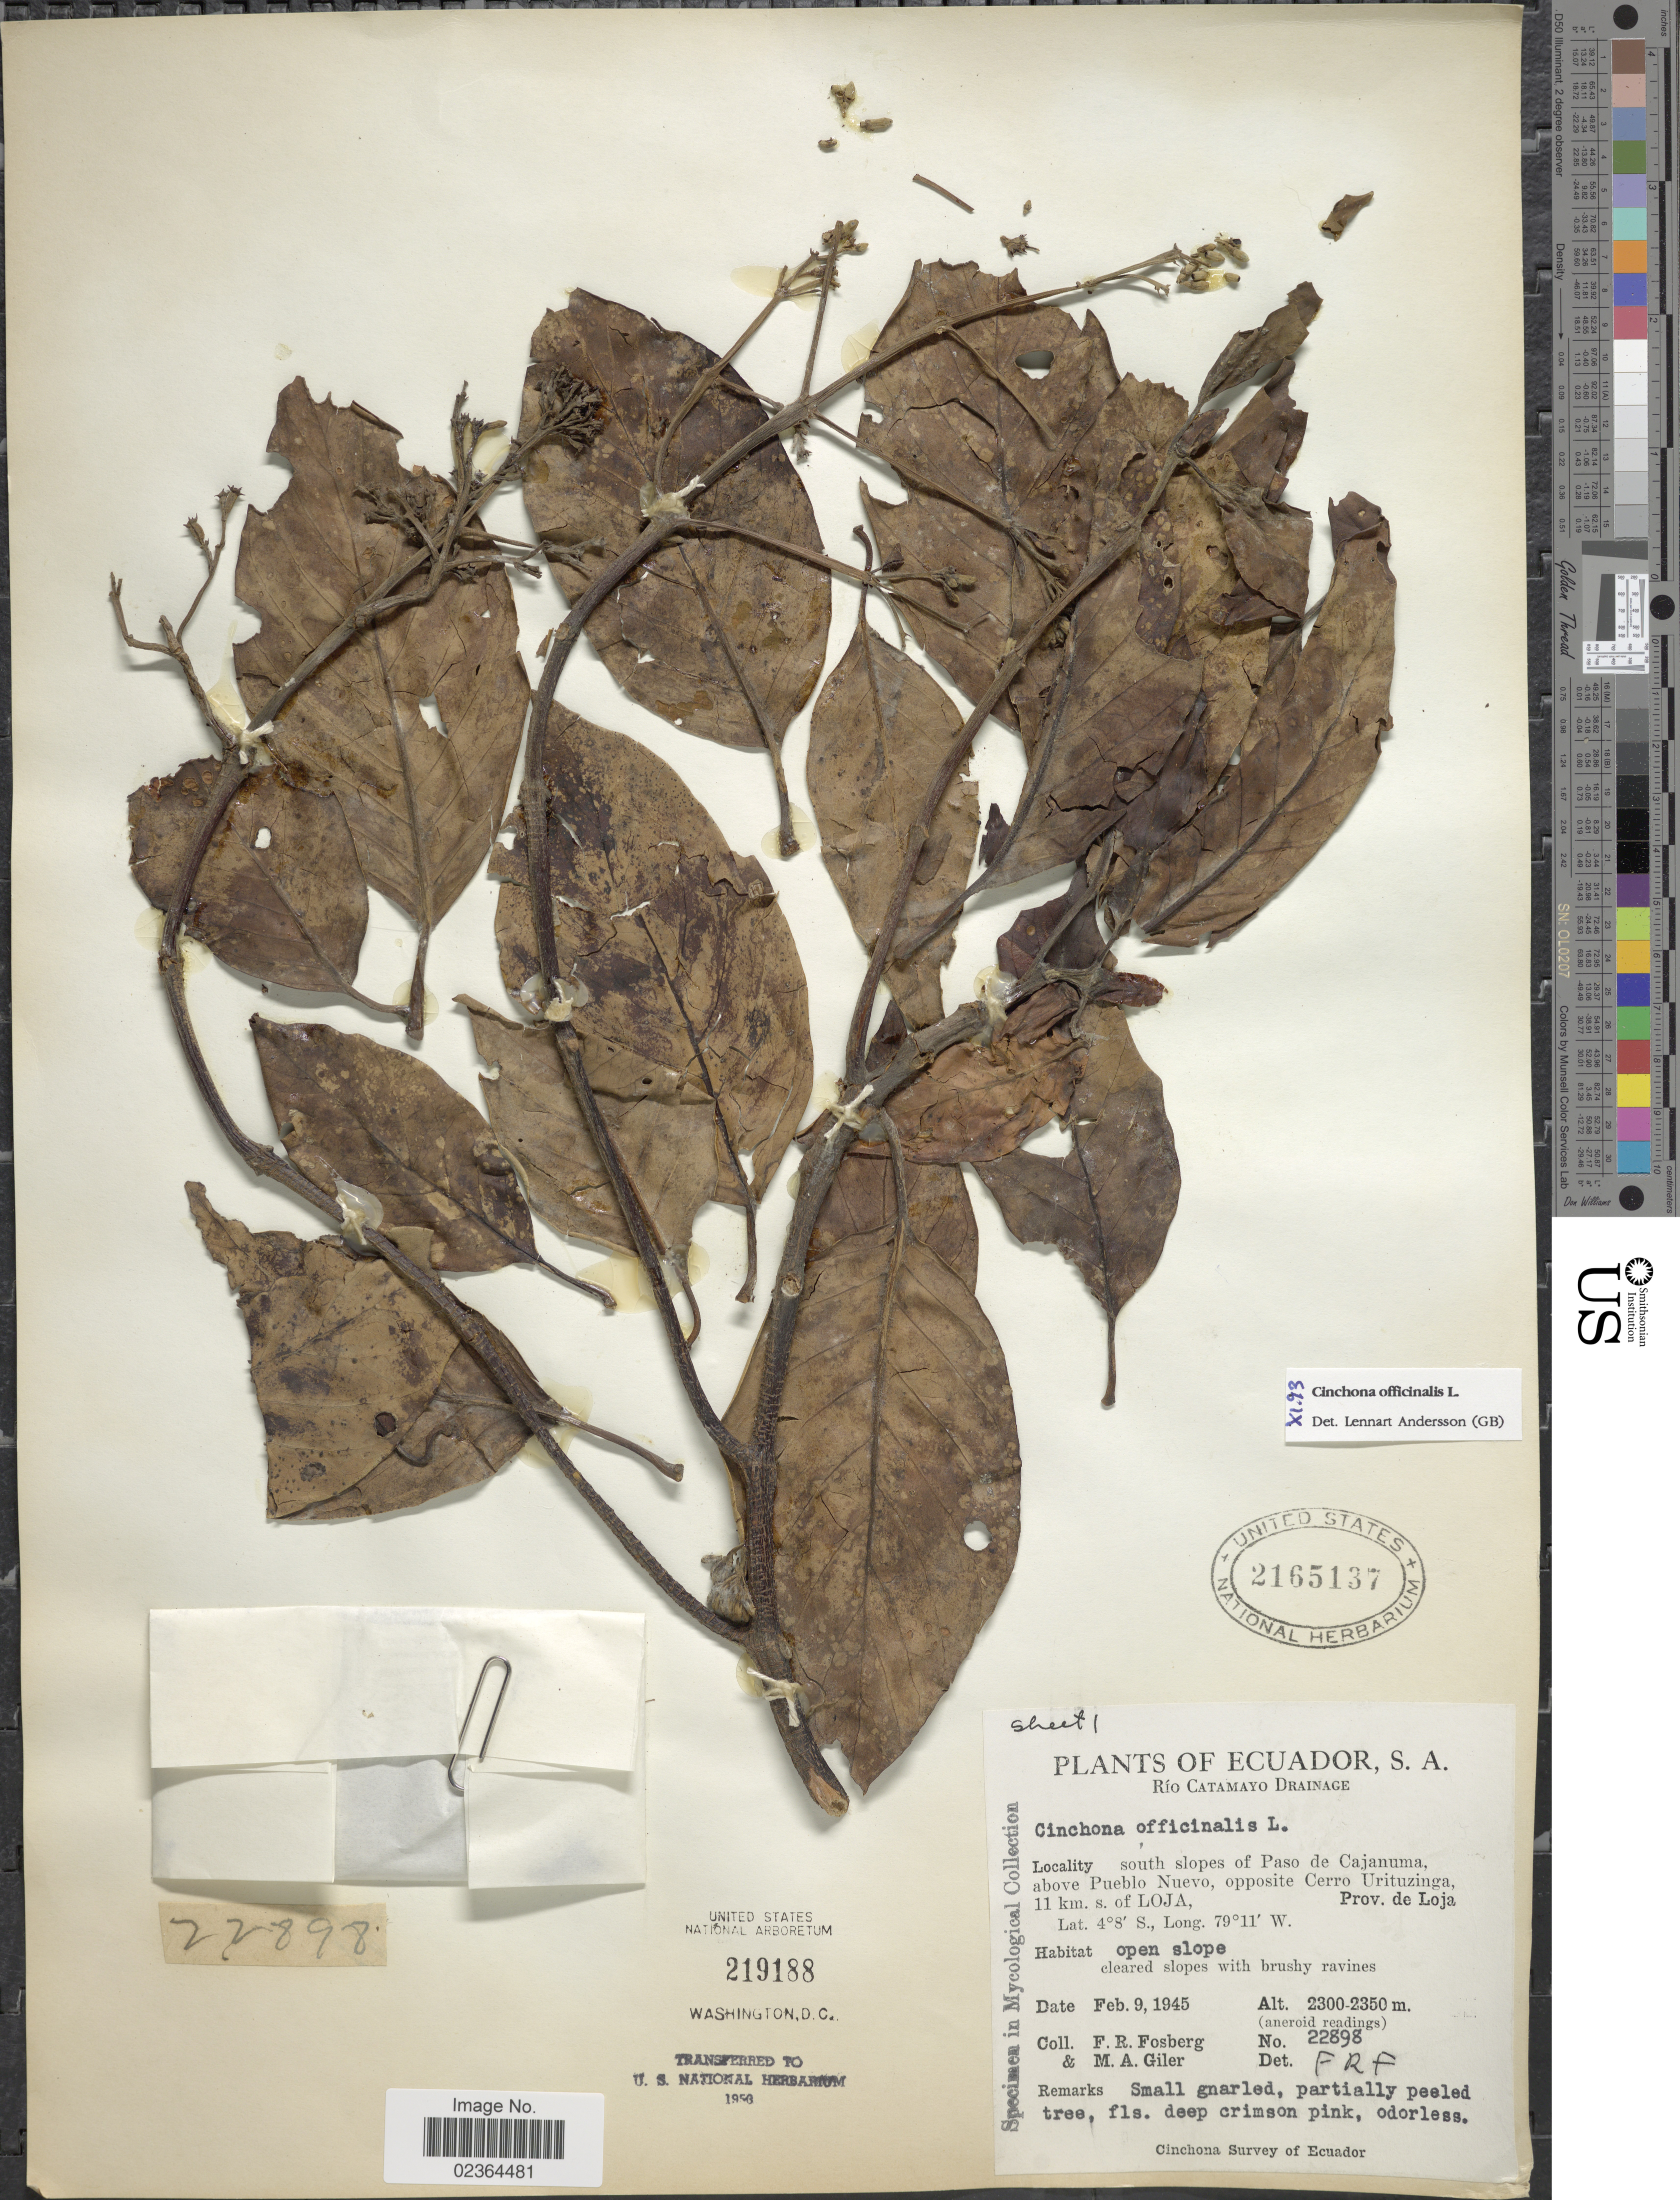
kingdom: Plantae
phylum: Tracheophyta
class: Magnoliopsida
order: Gentianales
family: Rubiaceae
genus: Cinchona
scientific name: Cinchona officinalis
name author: L.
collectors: F. R. Fosberg & M. Giler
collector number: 22898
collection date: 1945-02-09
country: Ecuador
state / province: Loja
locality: South slopes of Paso de Cajanuma, above Puebla Nuevo, opposite Cerro Urituzinga, 11 km. s. of Loja, Prov. de Loja, Rio Catamayo Drainage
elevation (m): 2300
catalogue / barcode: US 2165137